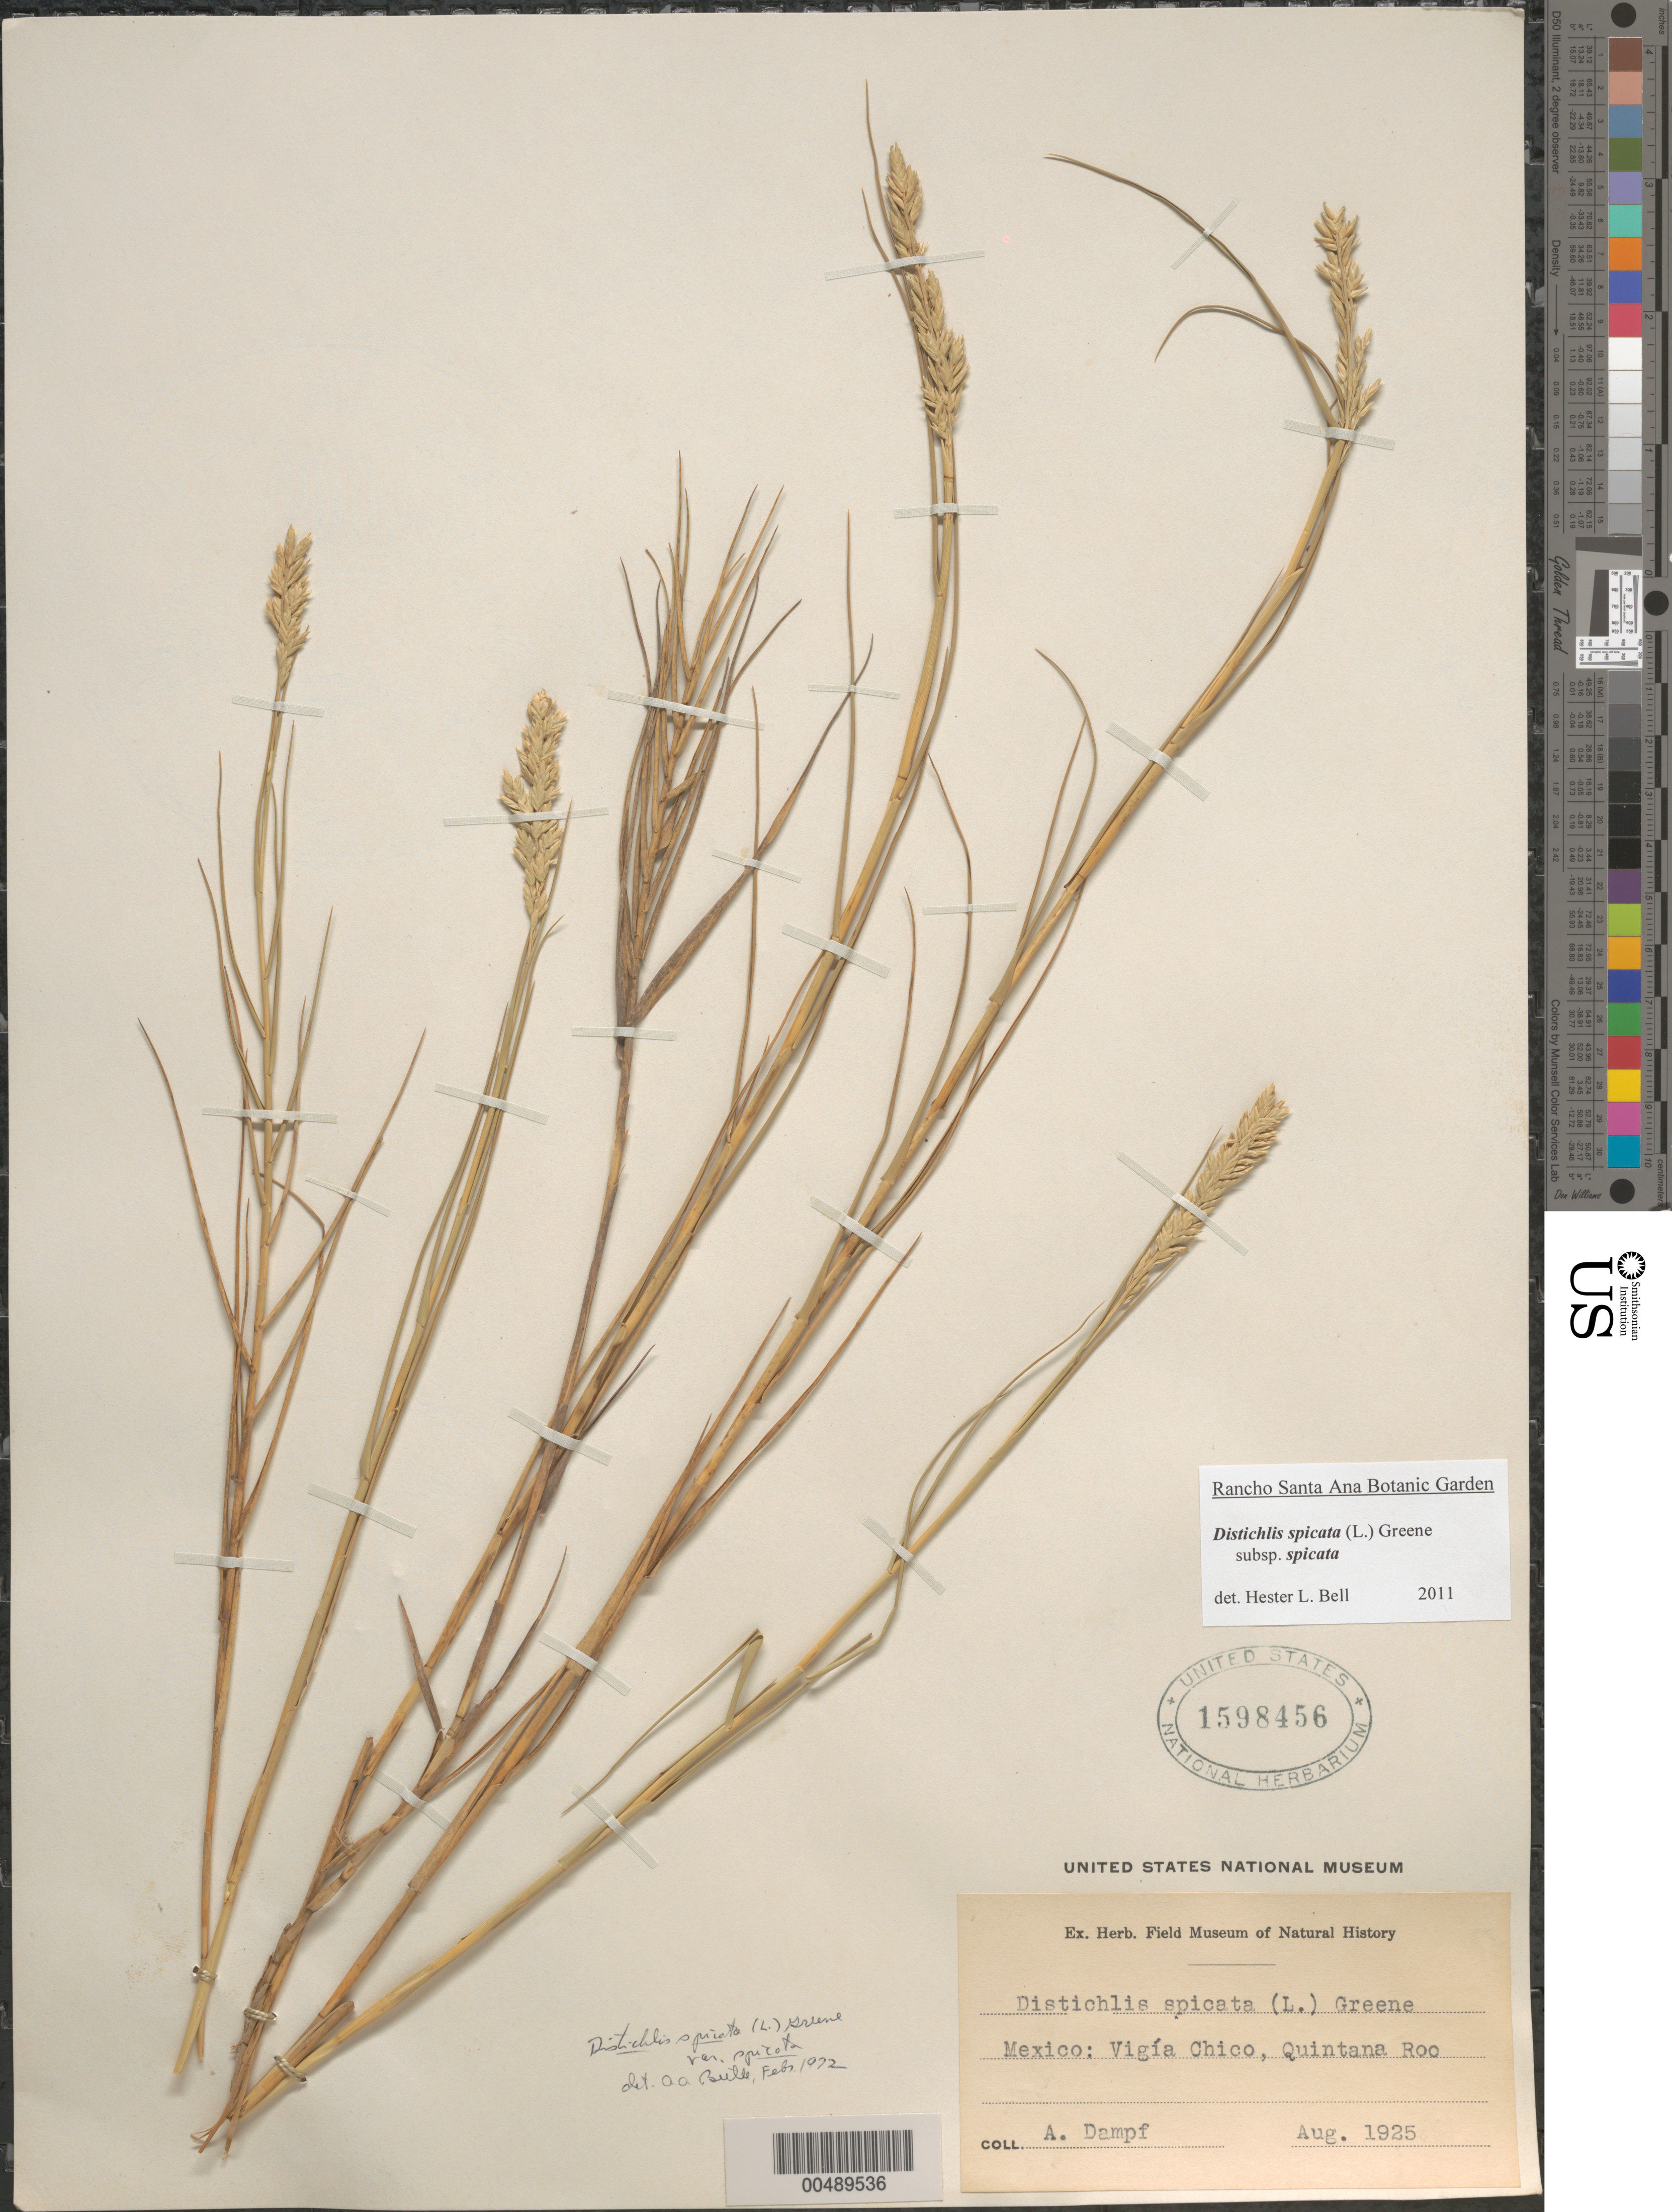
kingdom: Plantae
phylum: Tracheophyta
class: Liliopsida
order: Poales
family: Poaceae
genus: Distichlis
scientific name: Distichlis spicata subsp. spicata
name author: (L.) Greene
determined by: Bell, H. L.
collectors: R. Dampf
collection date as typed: Aug 1925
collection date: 1925-08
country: Mexico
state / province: Querétaro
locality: Vigía Chico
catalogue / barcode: US 1598456